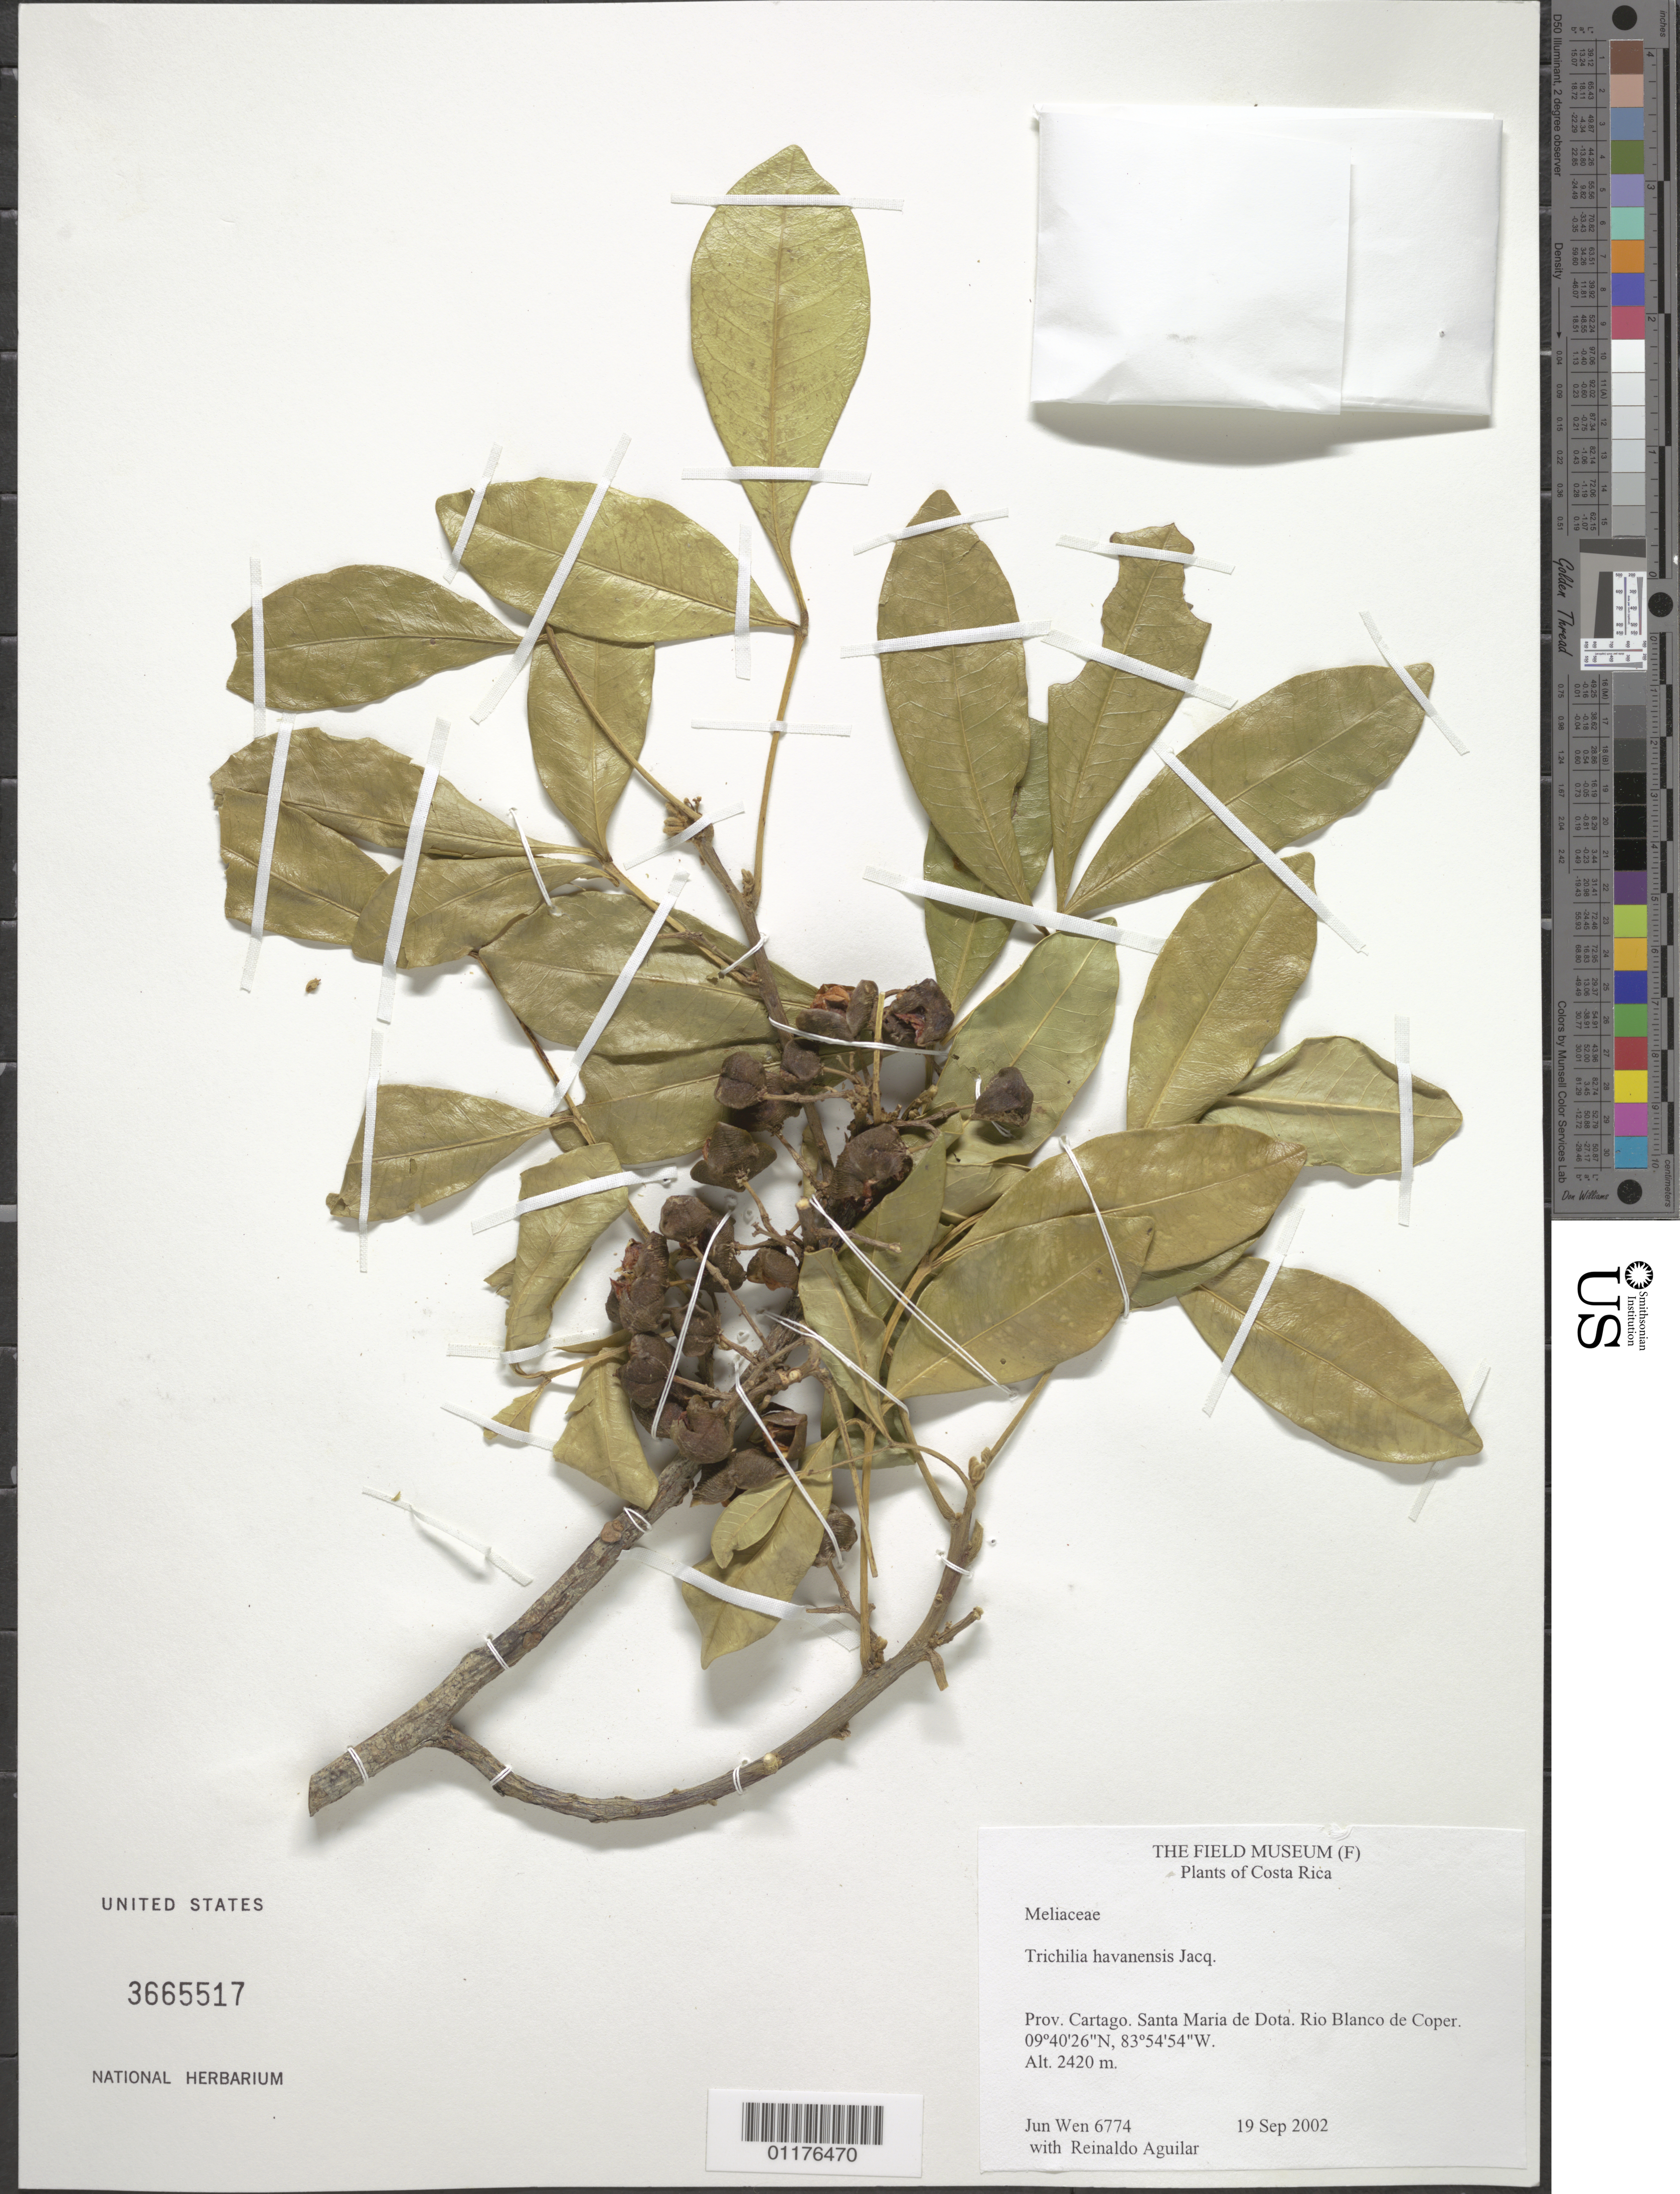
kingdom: Plantae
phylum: Tracheophyta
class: Magnoliopsida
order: Sapindales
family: Meliaceae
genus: Trichilia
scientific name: Trichilia havanensis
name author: Jacq.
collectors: J. Wen & R. Aguilar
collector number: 6774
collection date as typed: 19 Sep 2002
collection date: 2002-09-19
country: Costa Rica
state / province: Cartago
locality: Santa Maria de Dota. Rio Blanco de Coper.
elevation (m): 2420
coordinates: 9 40 26 N, 83 54 54 W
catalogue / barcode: US 3665517